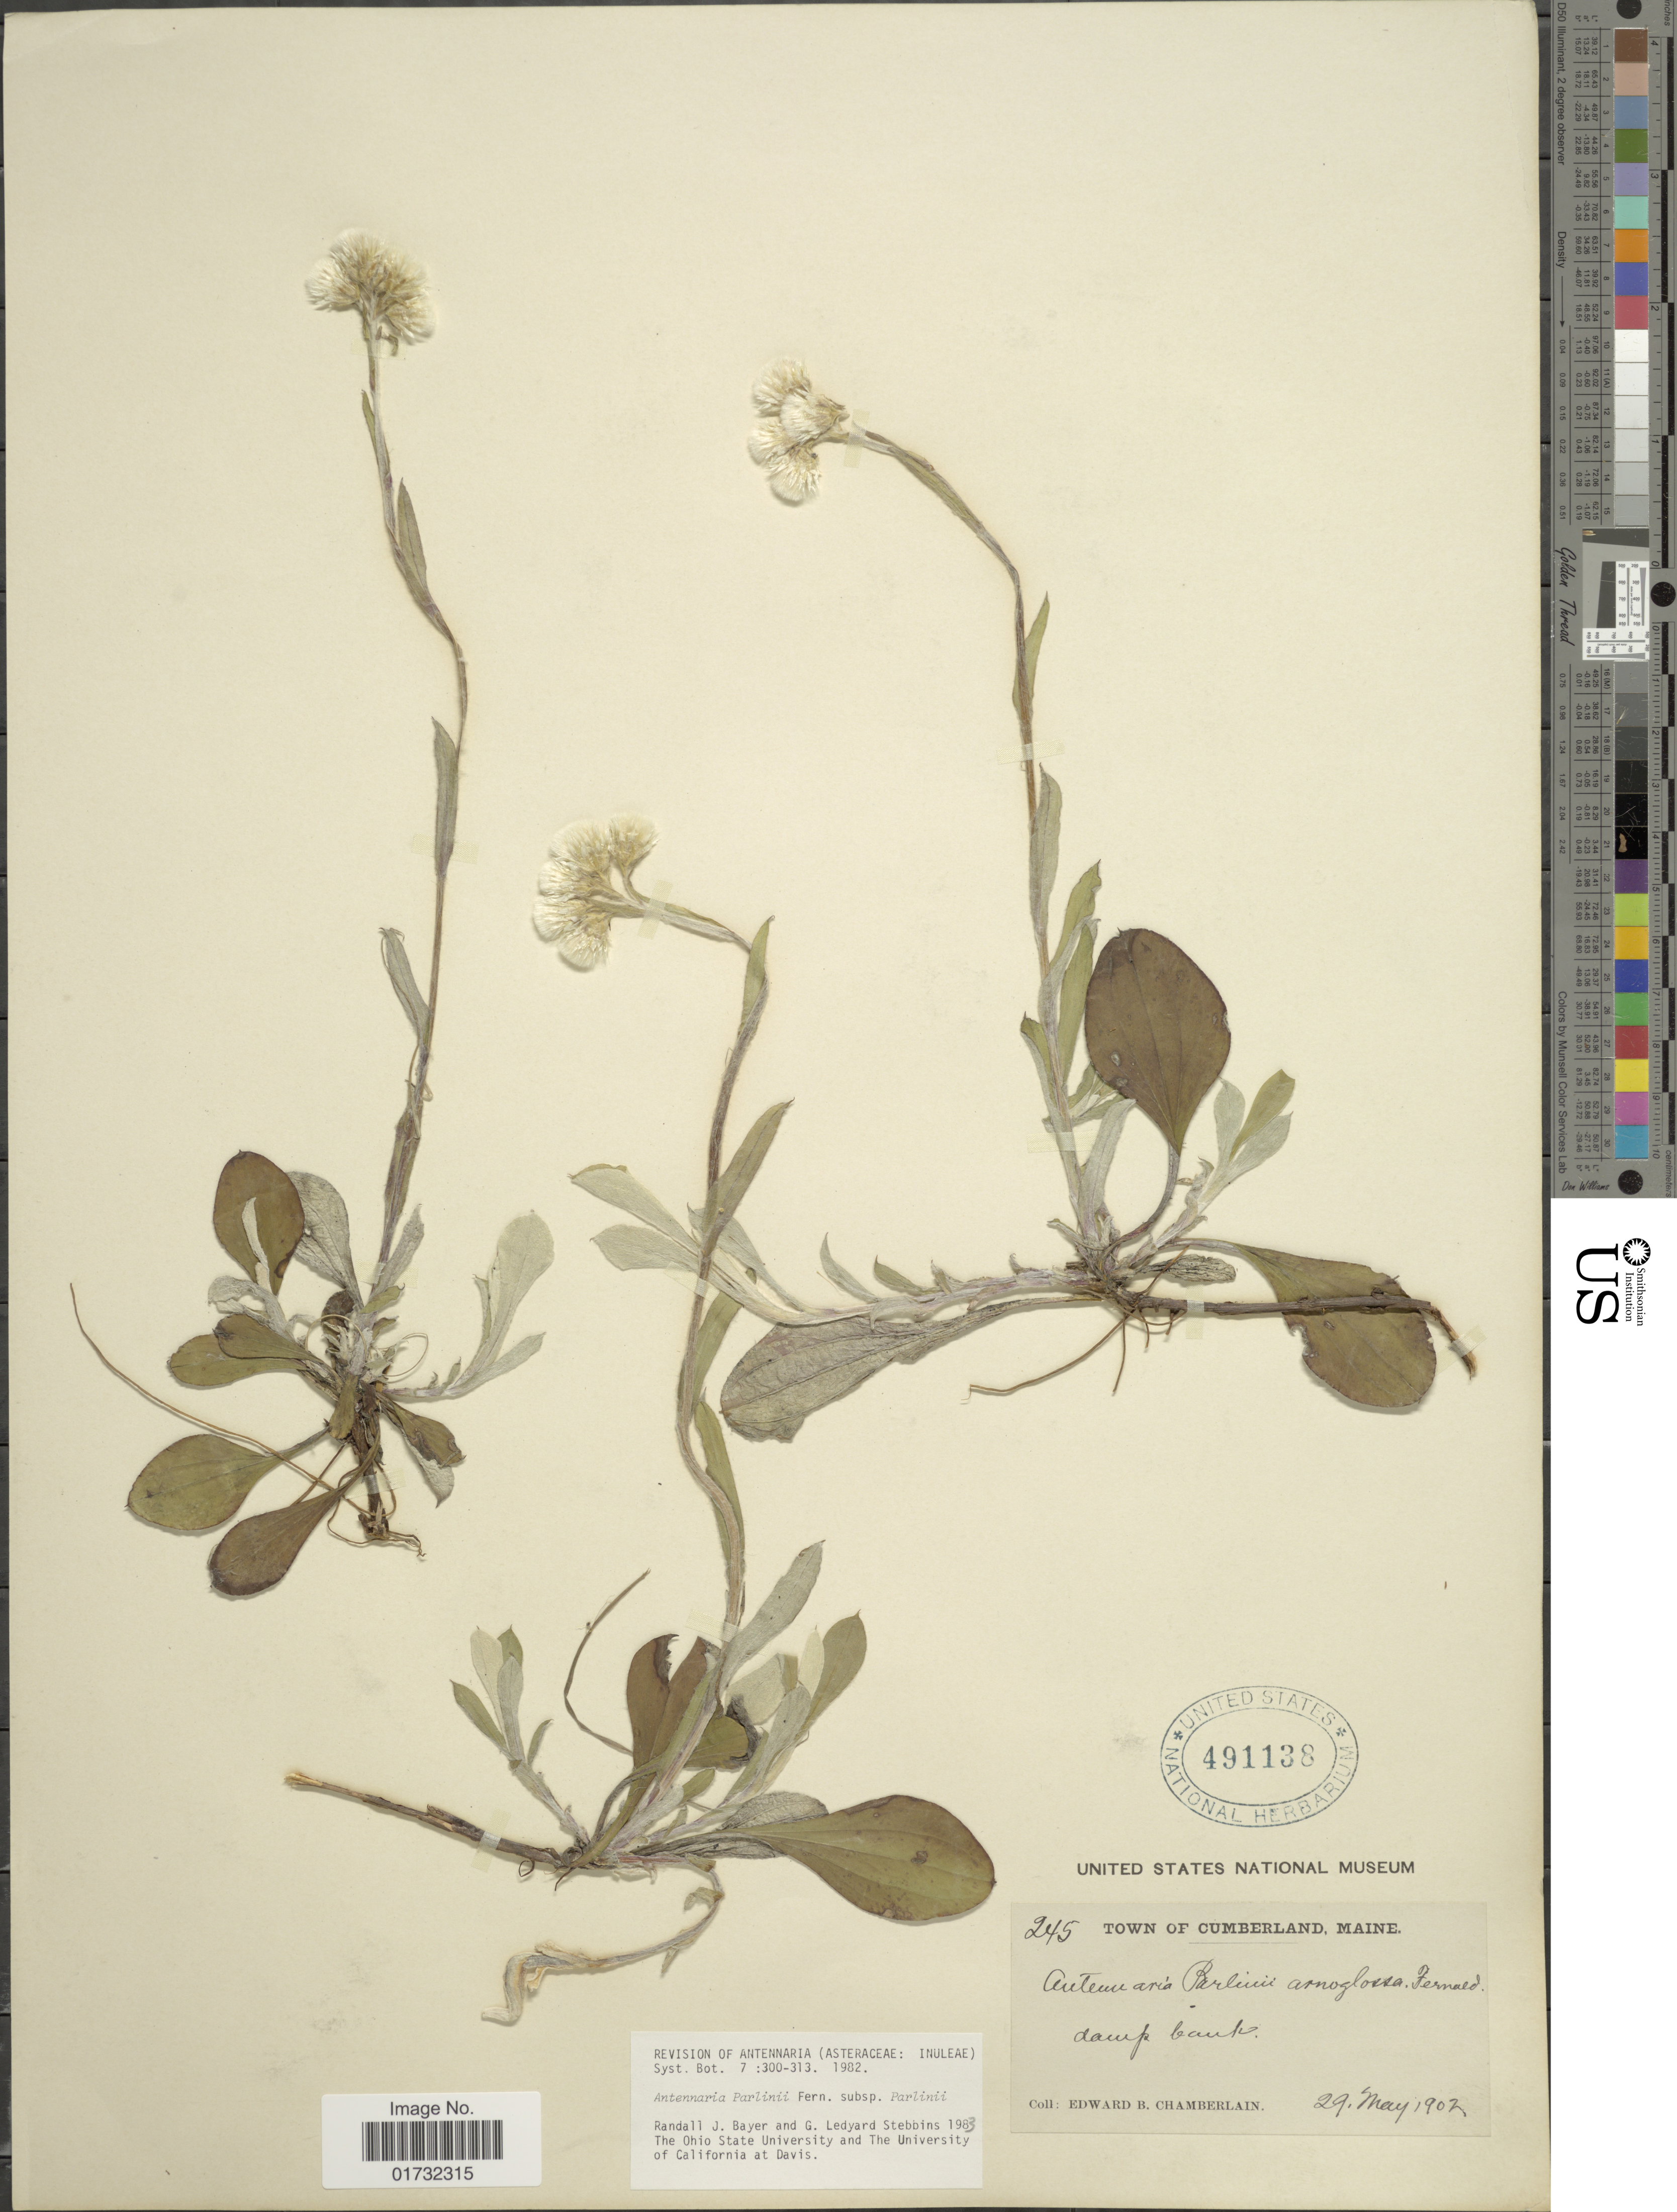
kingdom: Plantae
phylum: Tracheophyta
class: Magnoliopsida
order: Asterales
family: Asteraceae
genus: Antennaria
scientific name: Antennaria parlinii subsp. parlinii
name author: Fernald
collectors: E. Chamberlain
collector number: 245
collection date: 1902-05-29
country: United States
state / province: Maine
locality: Town of Cumberland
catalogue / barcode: US 491138